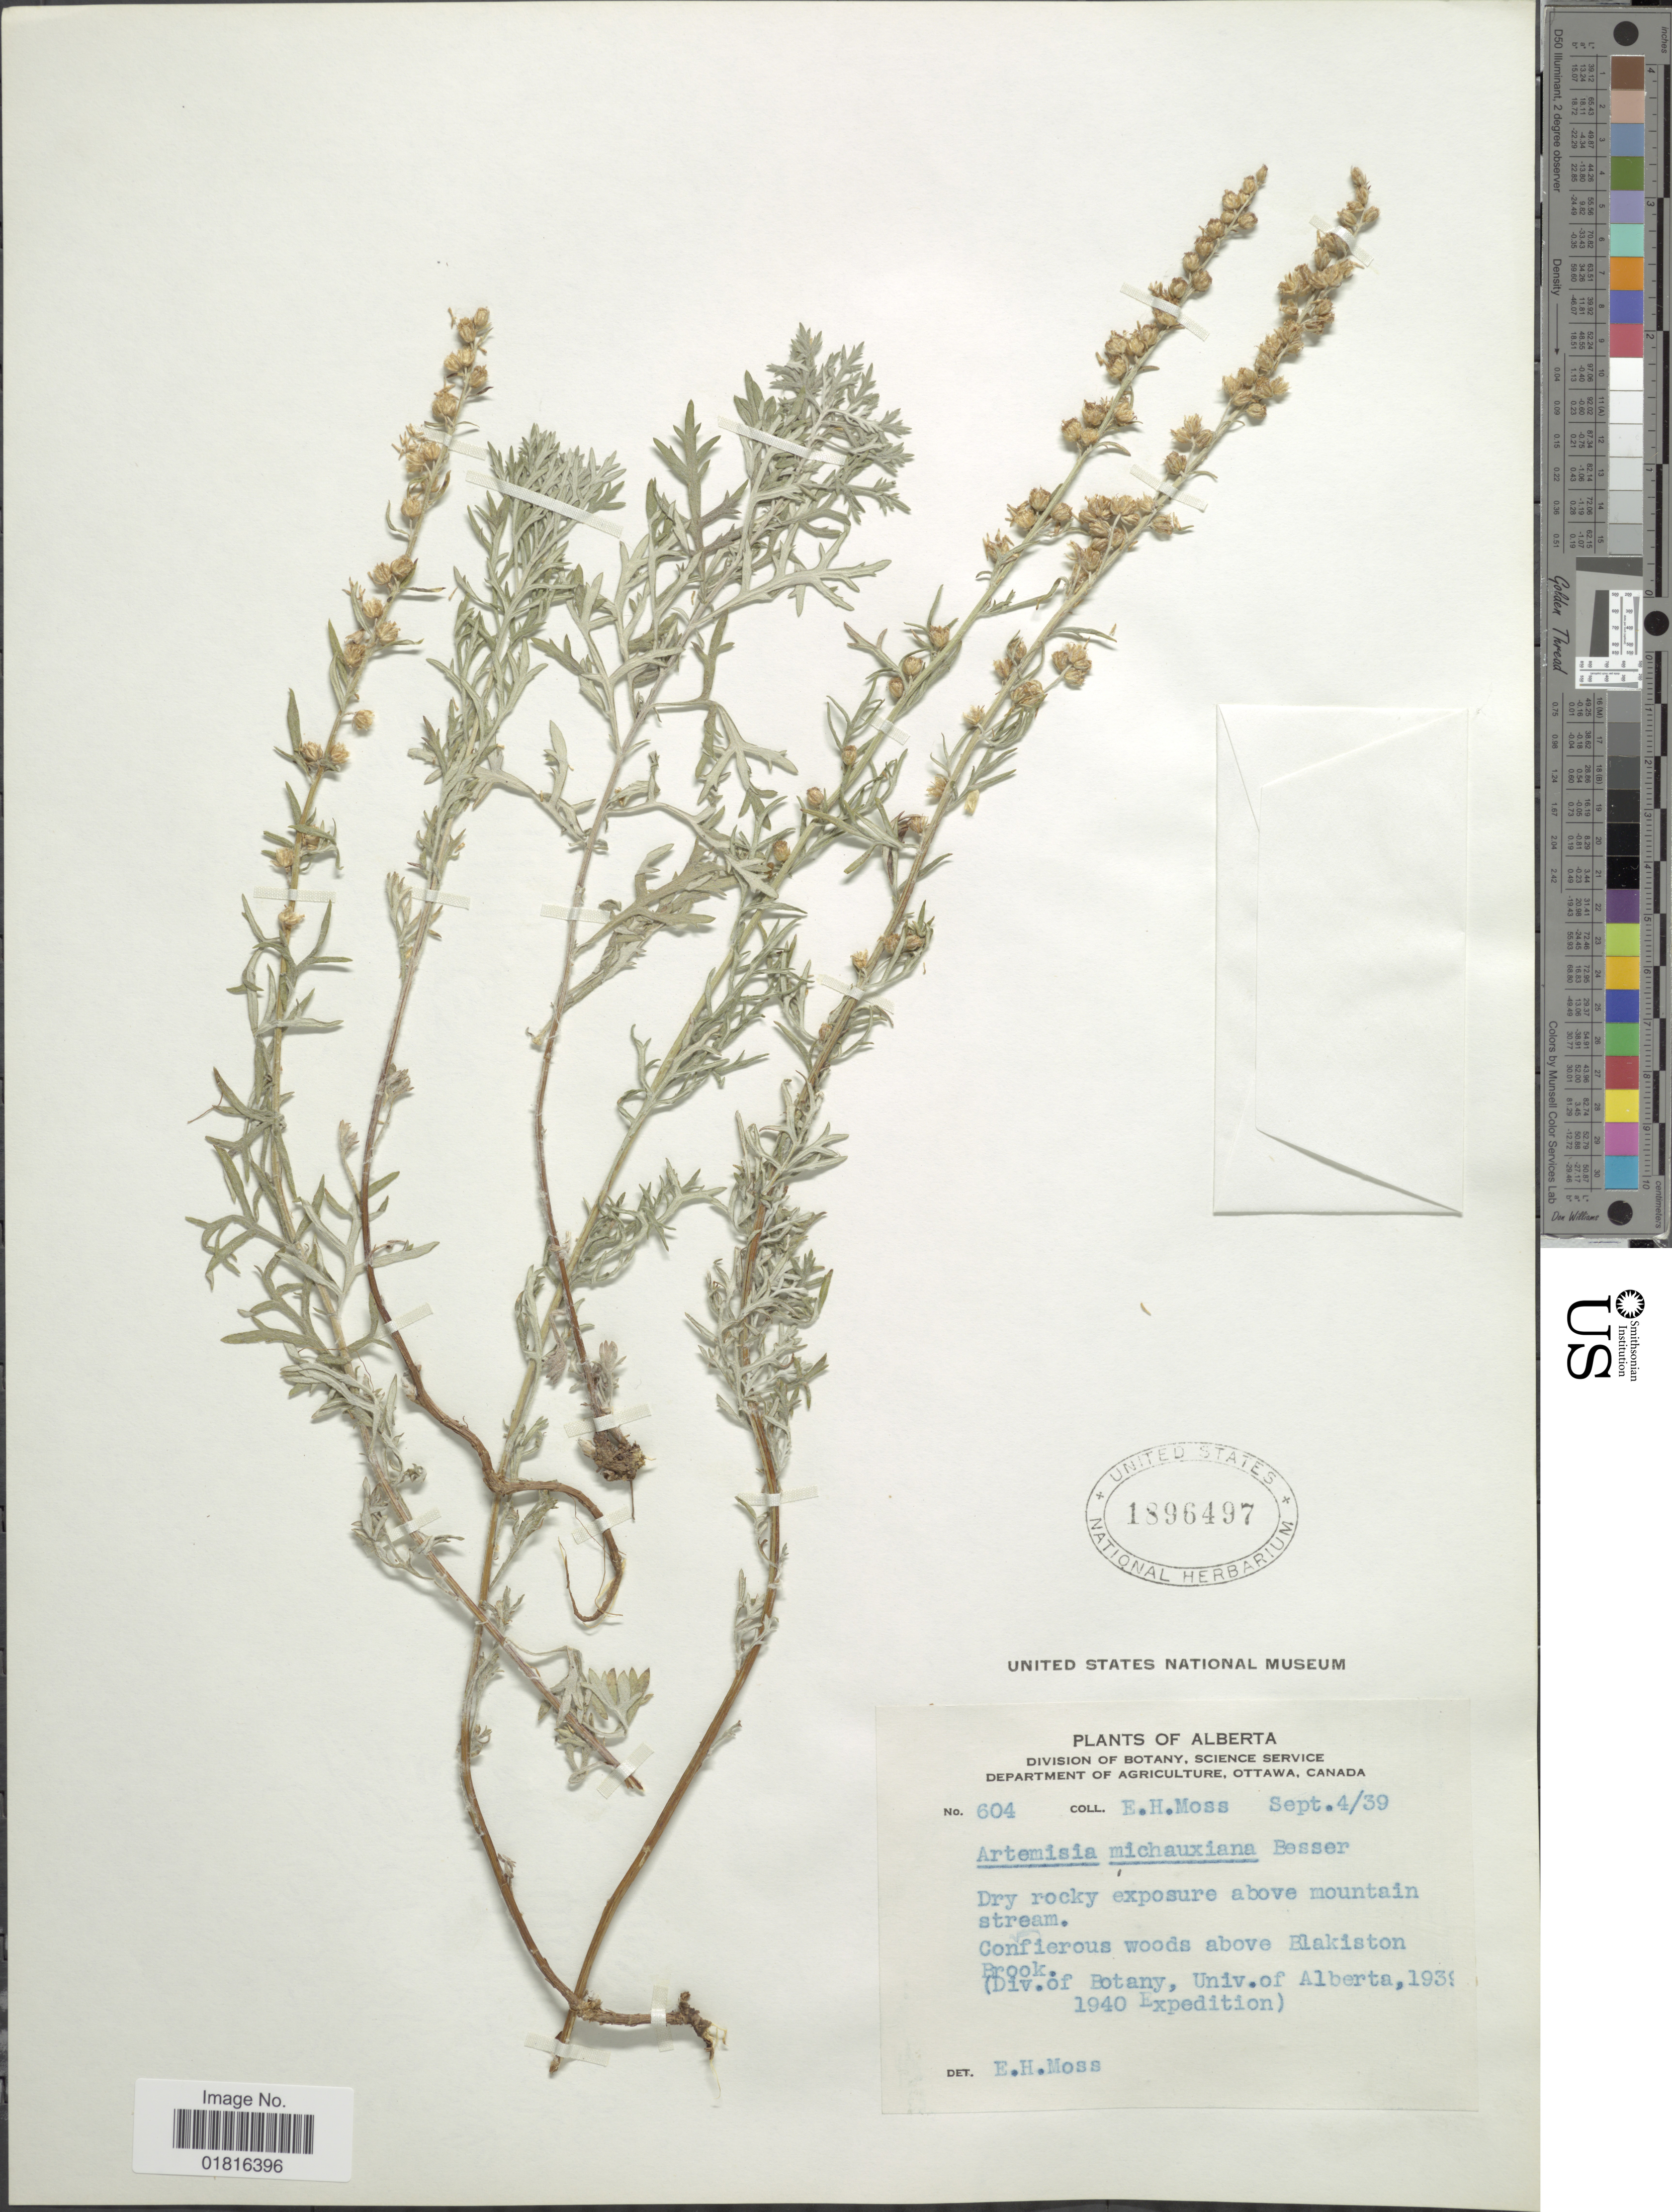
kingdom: Plantae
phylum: Tracheophyta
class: Magnoliopsida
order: Asterales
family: Asteraceae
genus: Artemisia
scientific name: Artemisia michauxiana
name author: Besser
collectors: E. Moss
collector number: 604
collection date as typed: Transcribed d/m/y: 4/9/39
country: Canada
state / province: Alberta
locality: Dry rocky exposure above mountain stream, Confierous woods above Blakiston Brook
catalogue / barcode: US 1896497